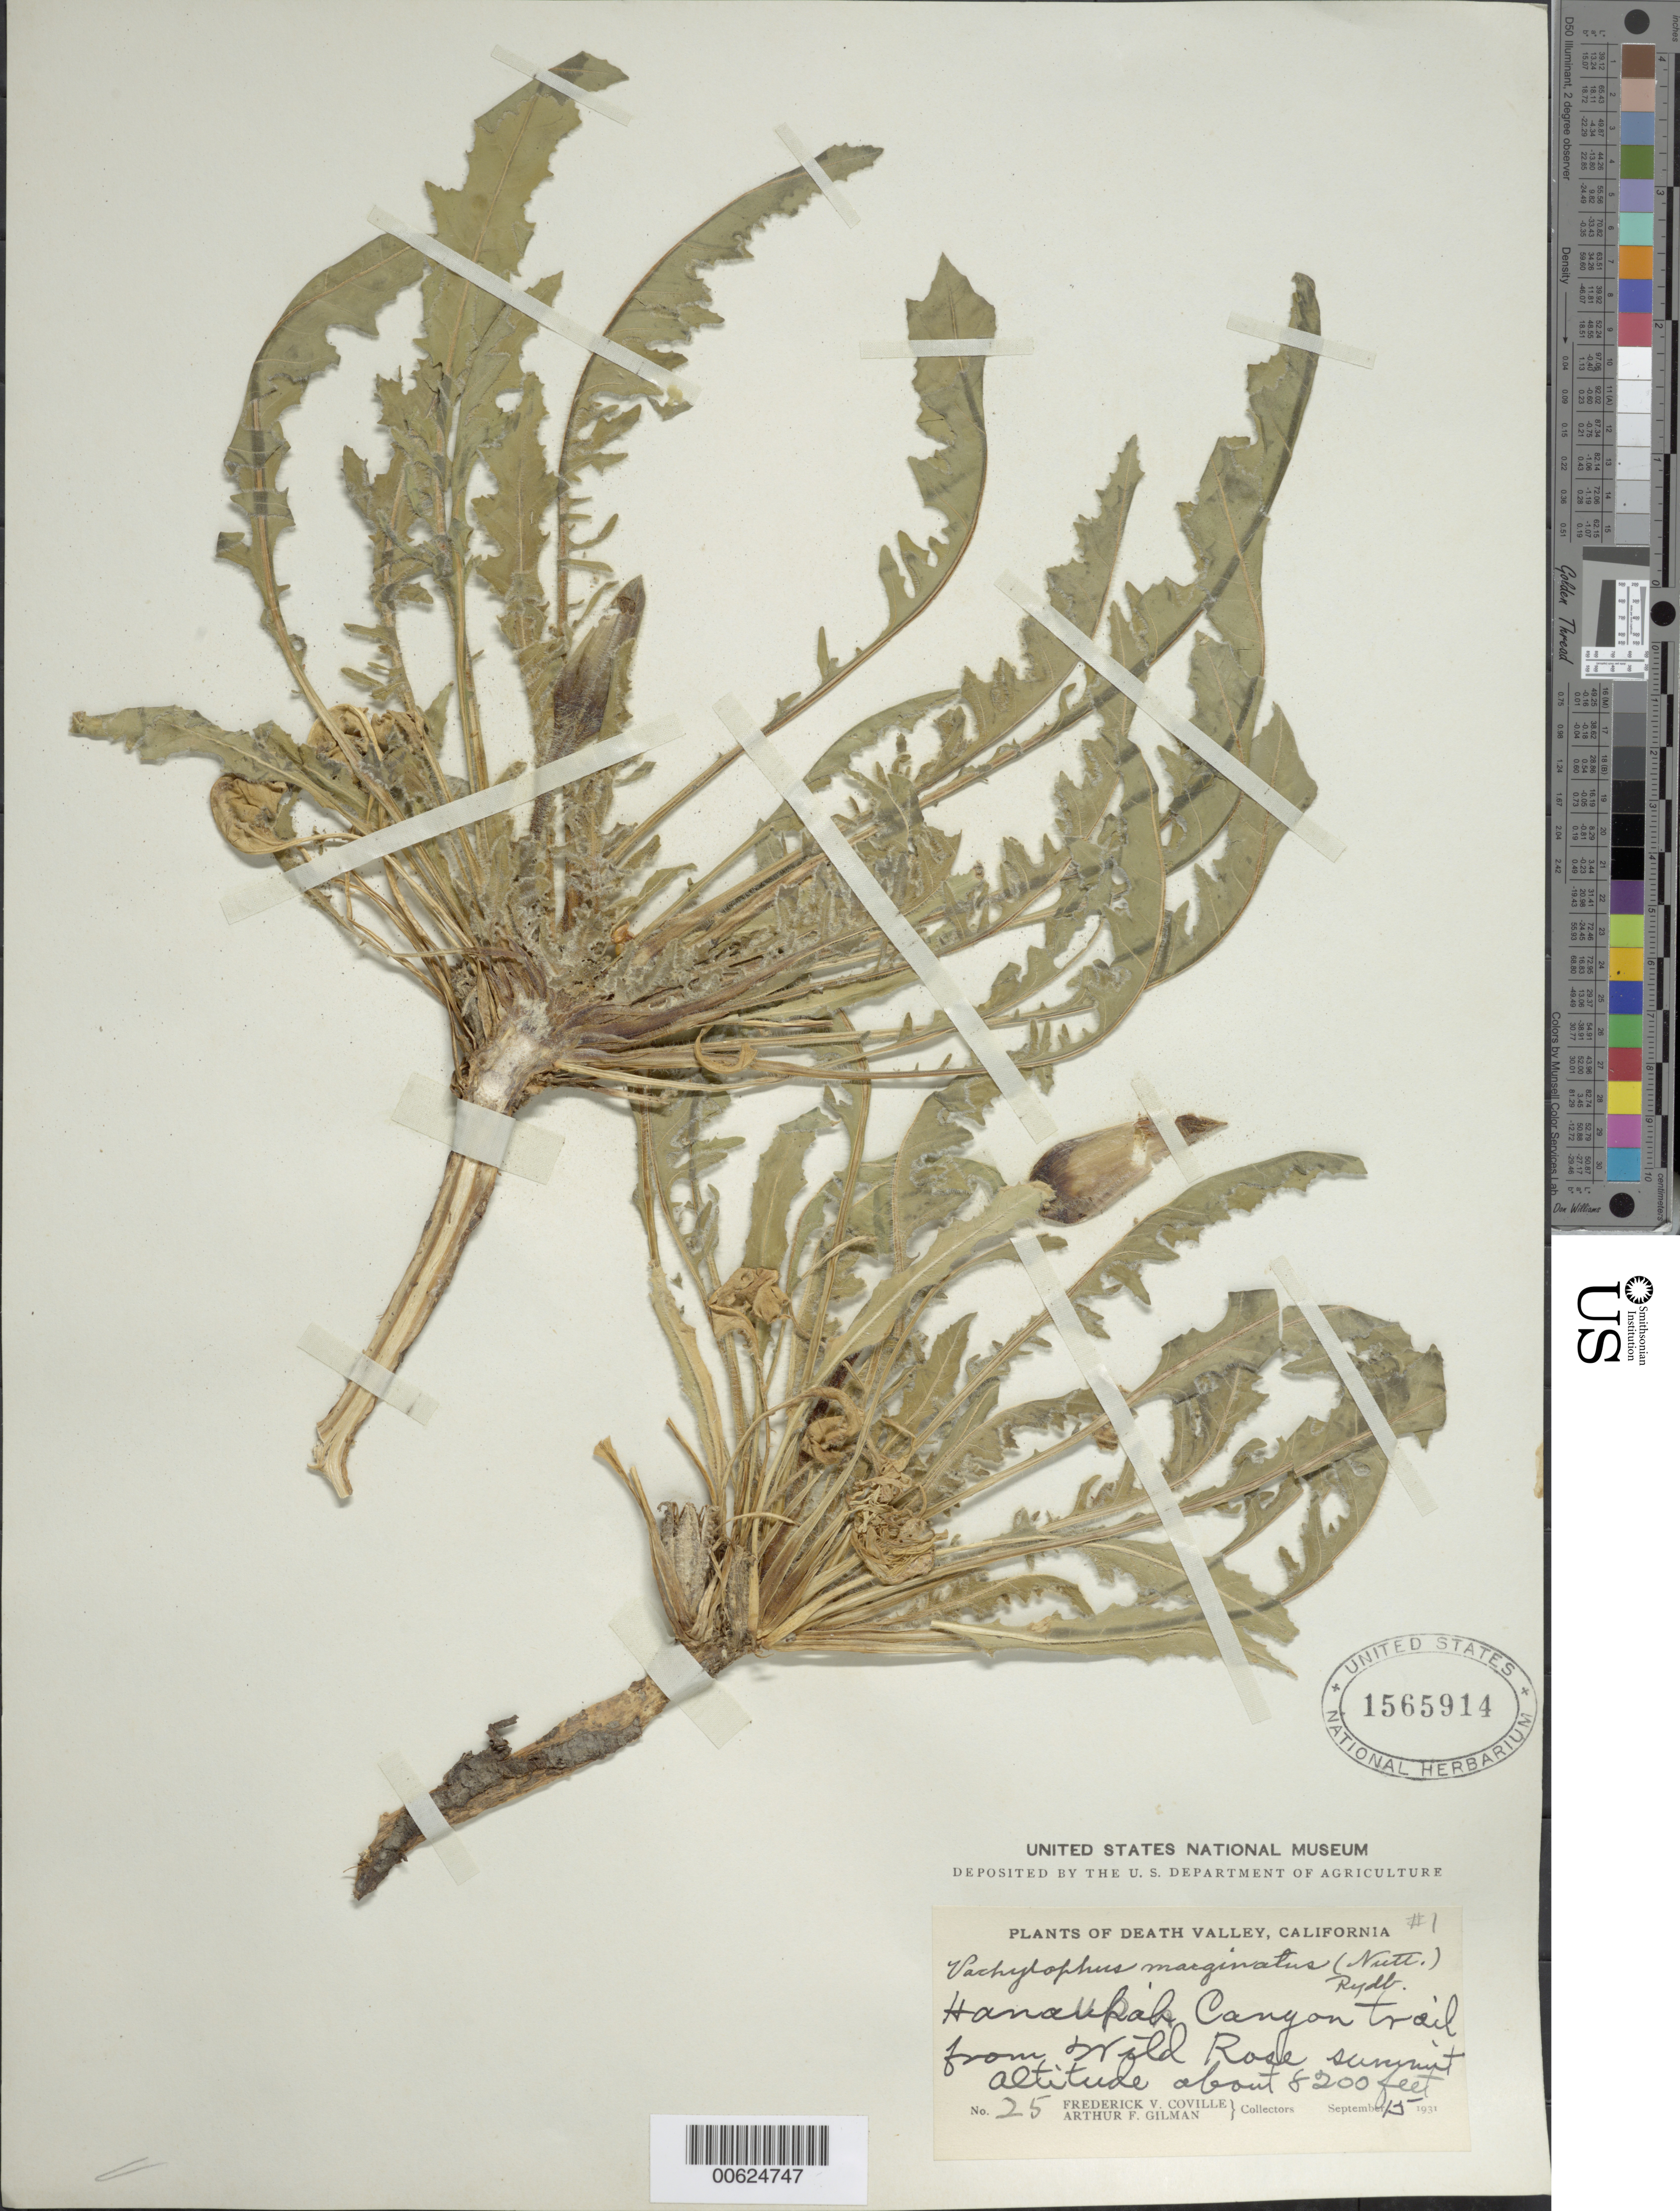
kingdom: Plantae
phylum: Tracheophyta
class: Magnoliopsida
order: Myrtales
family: Onagraceae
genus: Oenothera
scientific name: Oenothera cespitosa subsp. marginata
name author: (Nutt. ex Hook. & Arn.) Munz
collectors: F. V. Coville & A. Gilman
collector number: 25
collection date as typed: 15 Sep 1931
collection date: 1931-09-15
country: United States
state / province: California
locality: Death Valley, Hananhab Canyon Trail from Wild Rose summit.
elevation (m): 2499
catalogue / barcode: US 1565914